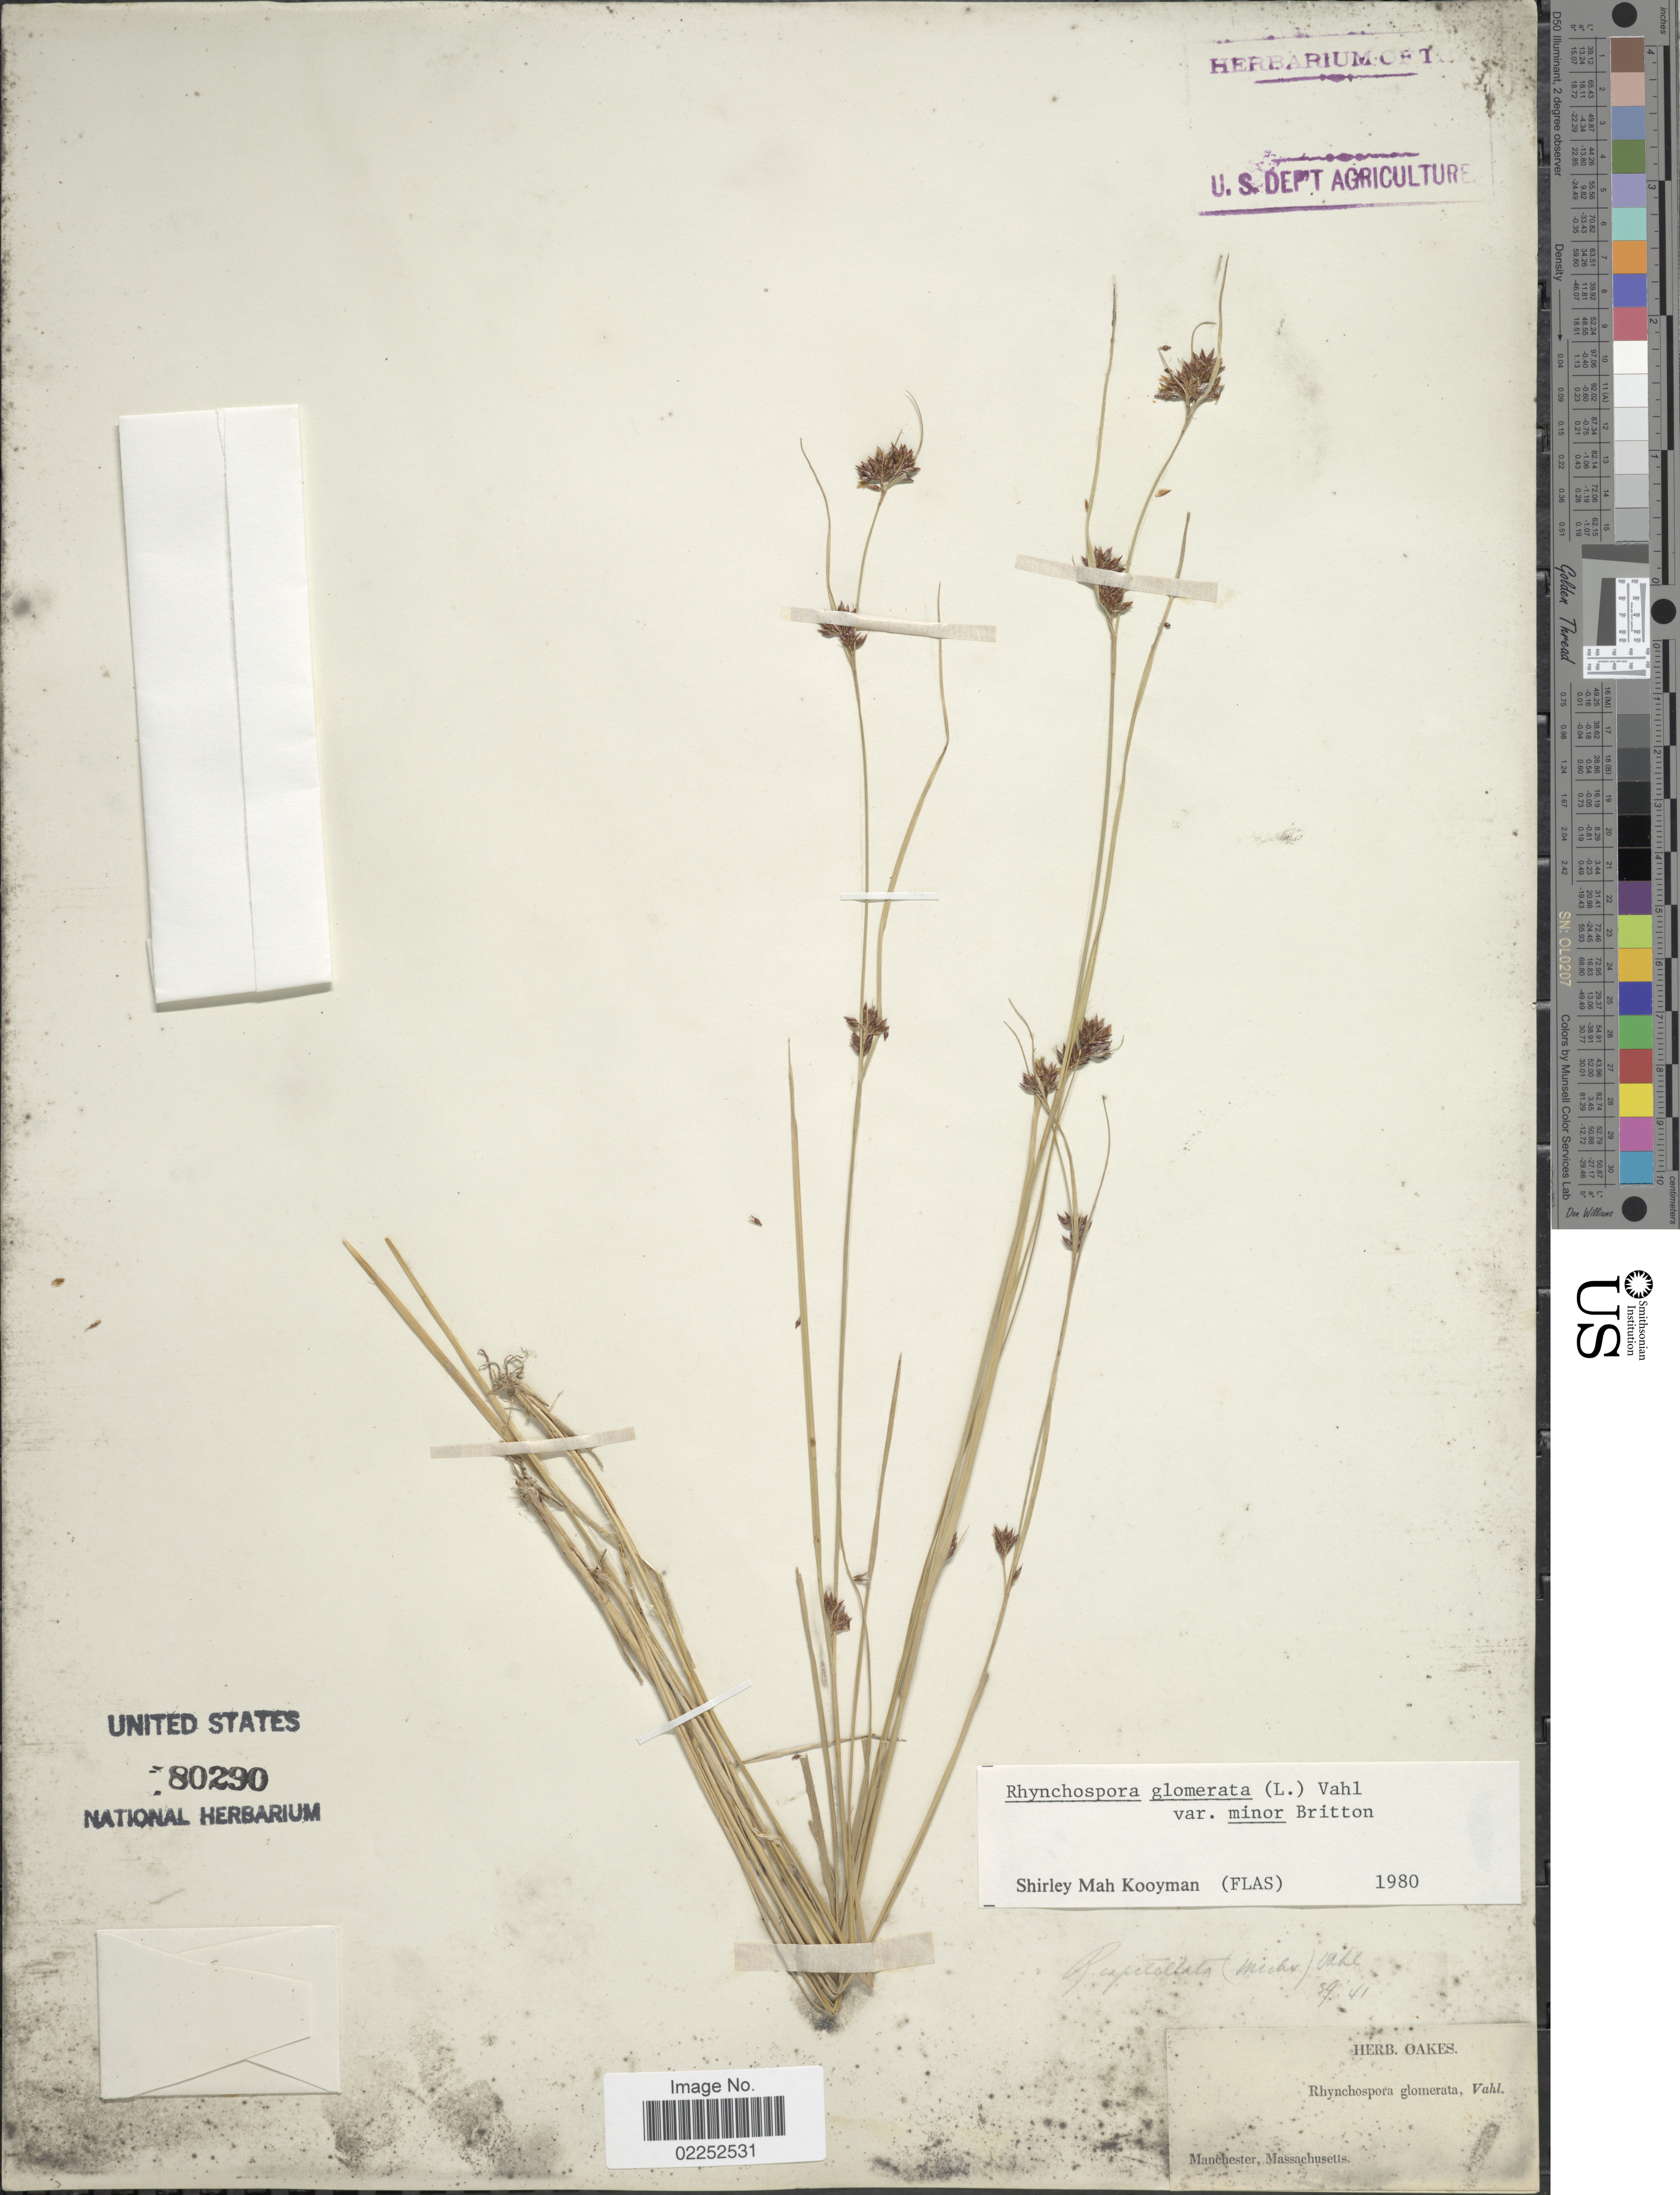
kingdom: Plantae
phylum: Tracheophyta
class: Liliopsida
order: Poales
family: Cyperaceae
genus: Rhynchospora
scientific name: Rhynchospora capitellata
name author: (Michx.) Vahl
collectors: ex herb. Oakes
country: United States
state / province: Massachusetts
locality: Manchester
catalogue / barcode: US 80290